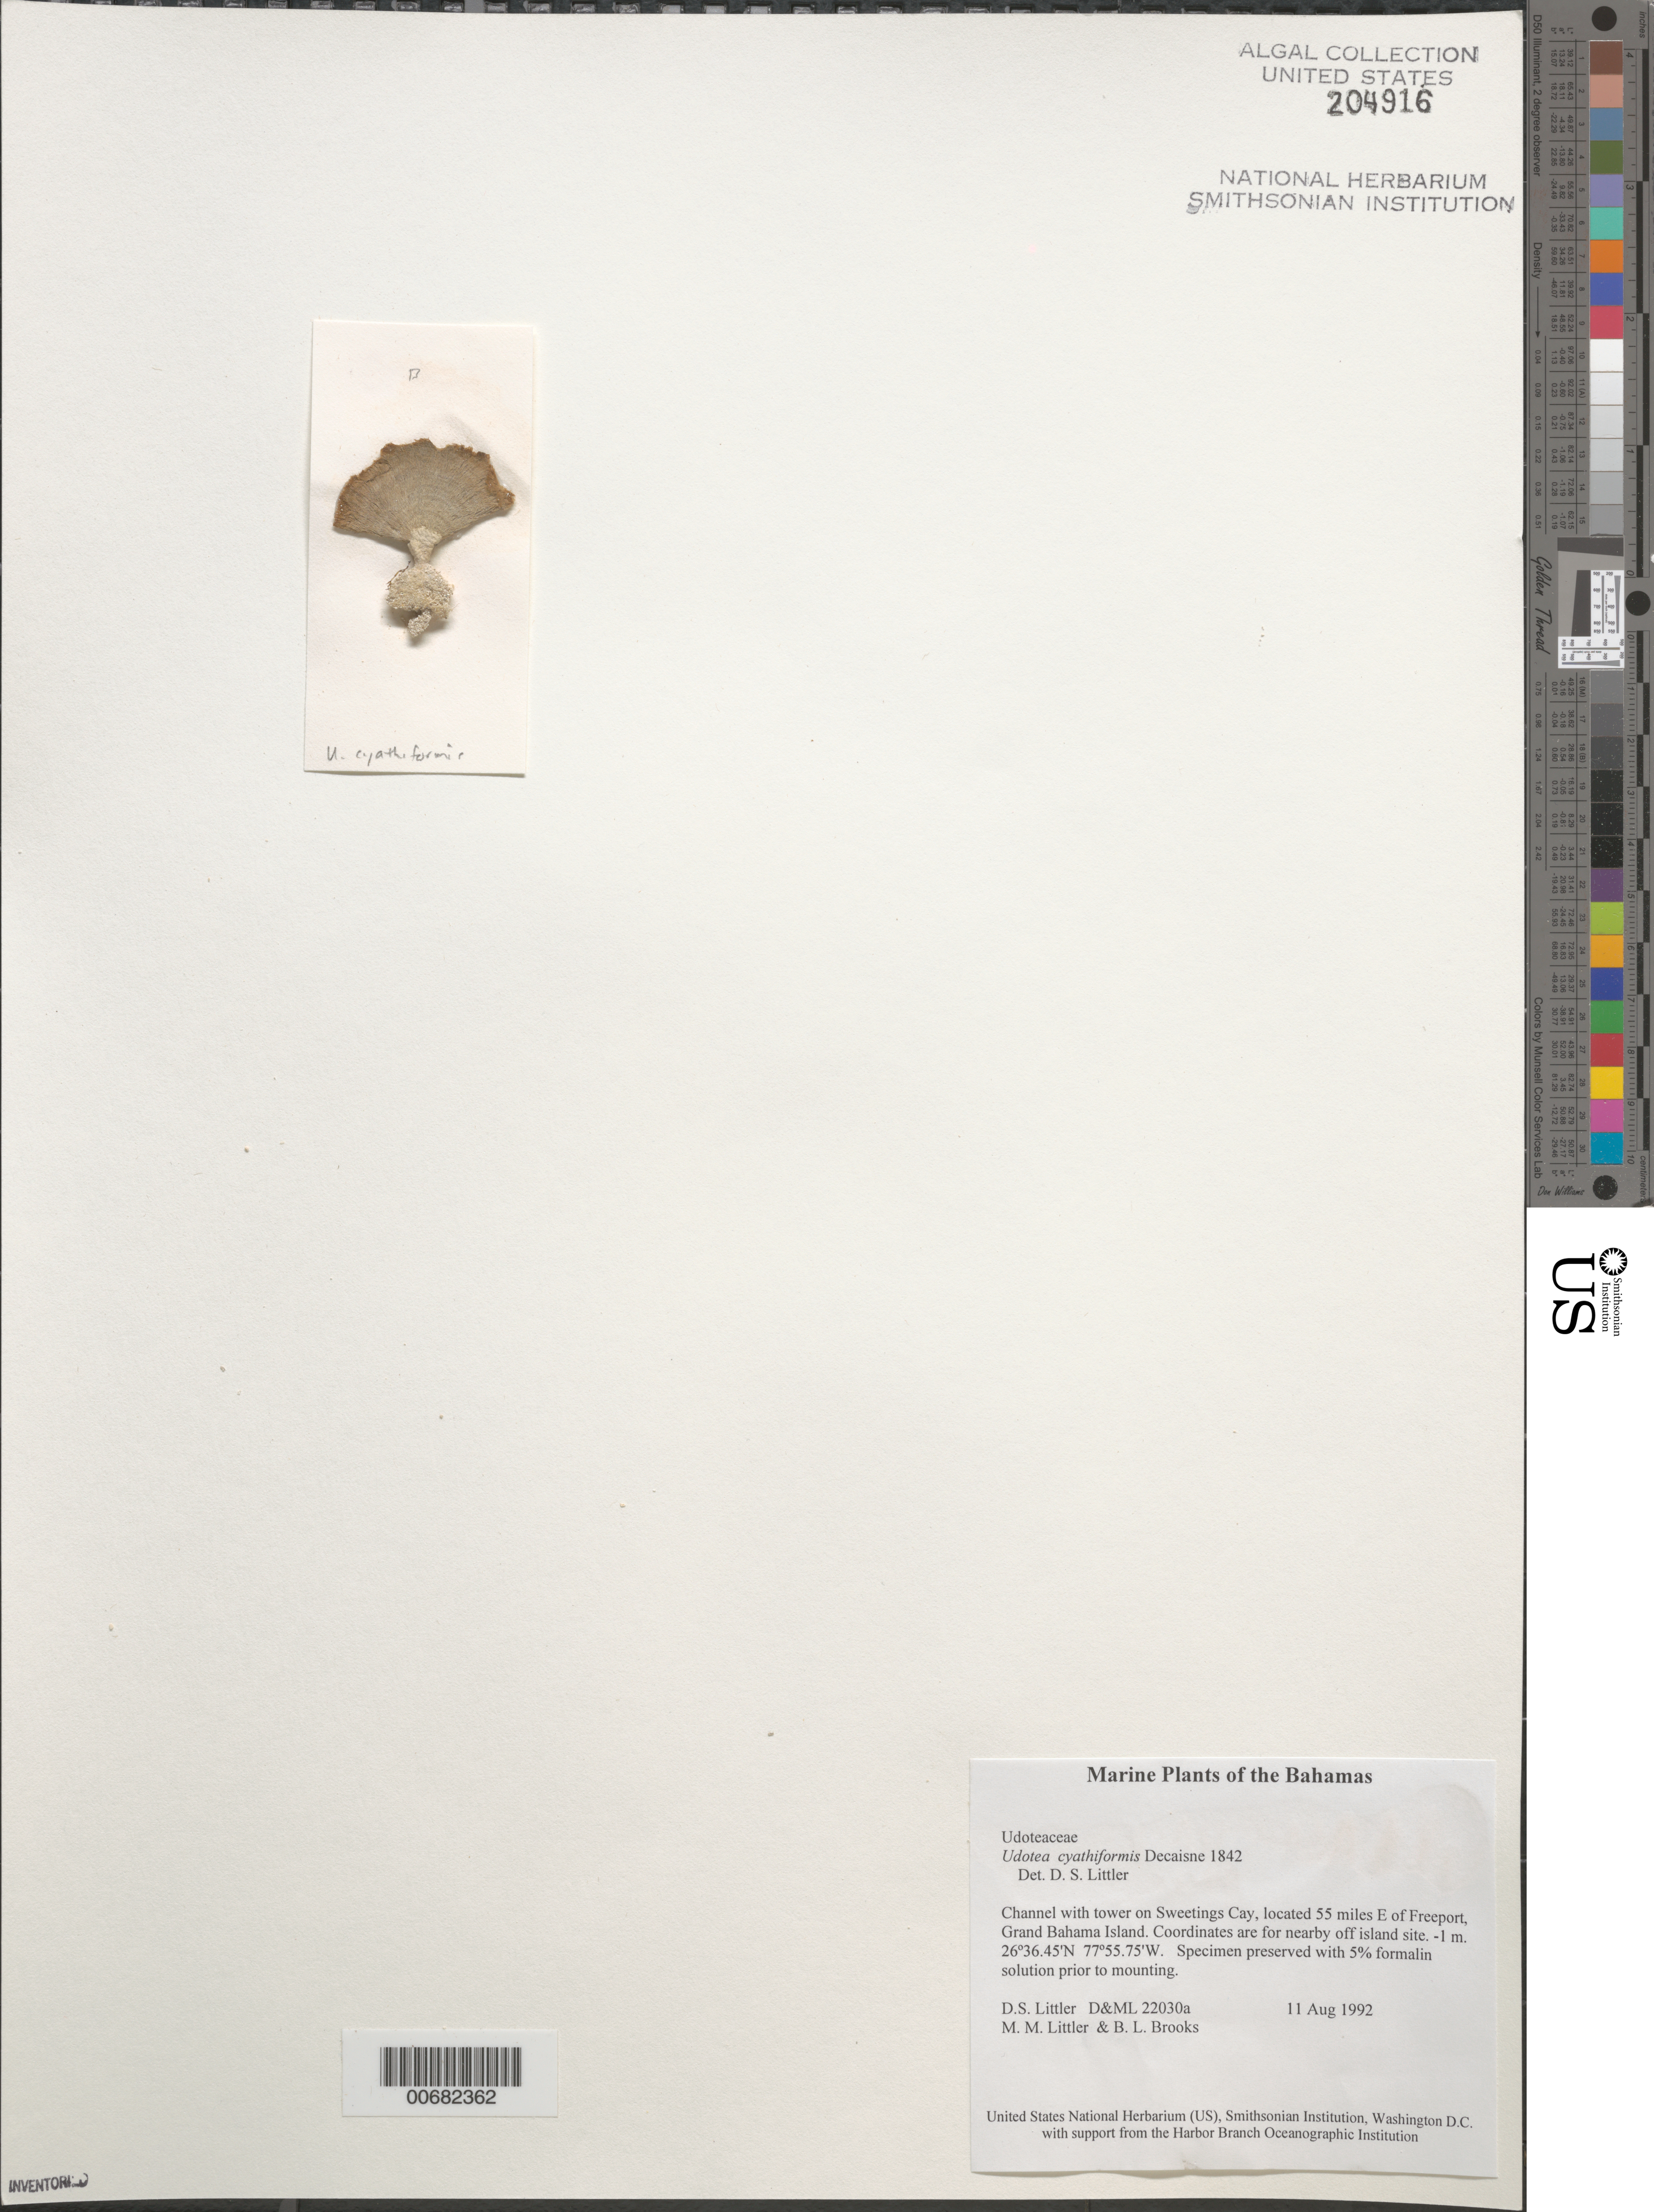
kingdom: Plantae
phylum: Chlorophyta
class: Ulvophyceae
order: Bryopsidales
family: Udoteaceae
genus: Udotea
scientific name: Udotea cyathiformis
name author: Decne.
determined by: Littler, D. S.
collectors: D. S. Littler, M. M. Littler & B. Brooks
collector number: D&ML 22030a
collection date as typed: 11 Aug 1992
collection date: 1992-08-11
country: Bahamas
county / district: Grand Bahama District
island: Sweetings Cay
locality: Off Sweetings Cay, 55 miles east of Freeport, Grand Bahama Island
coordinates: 26 36.45' N, 77 55.75' W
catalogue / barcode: US 204916